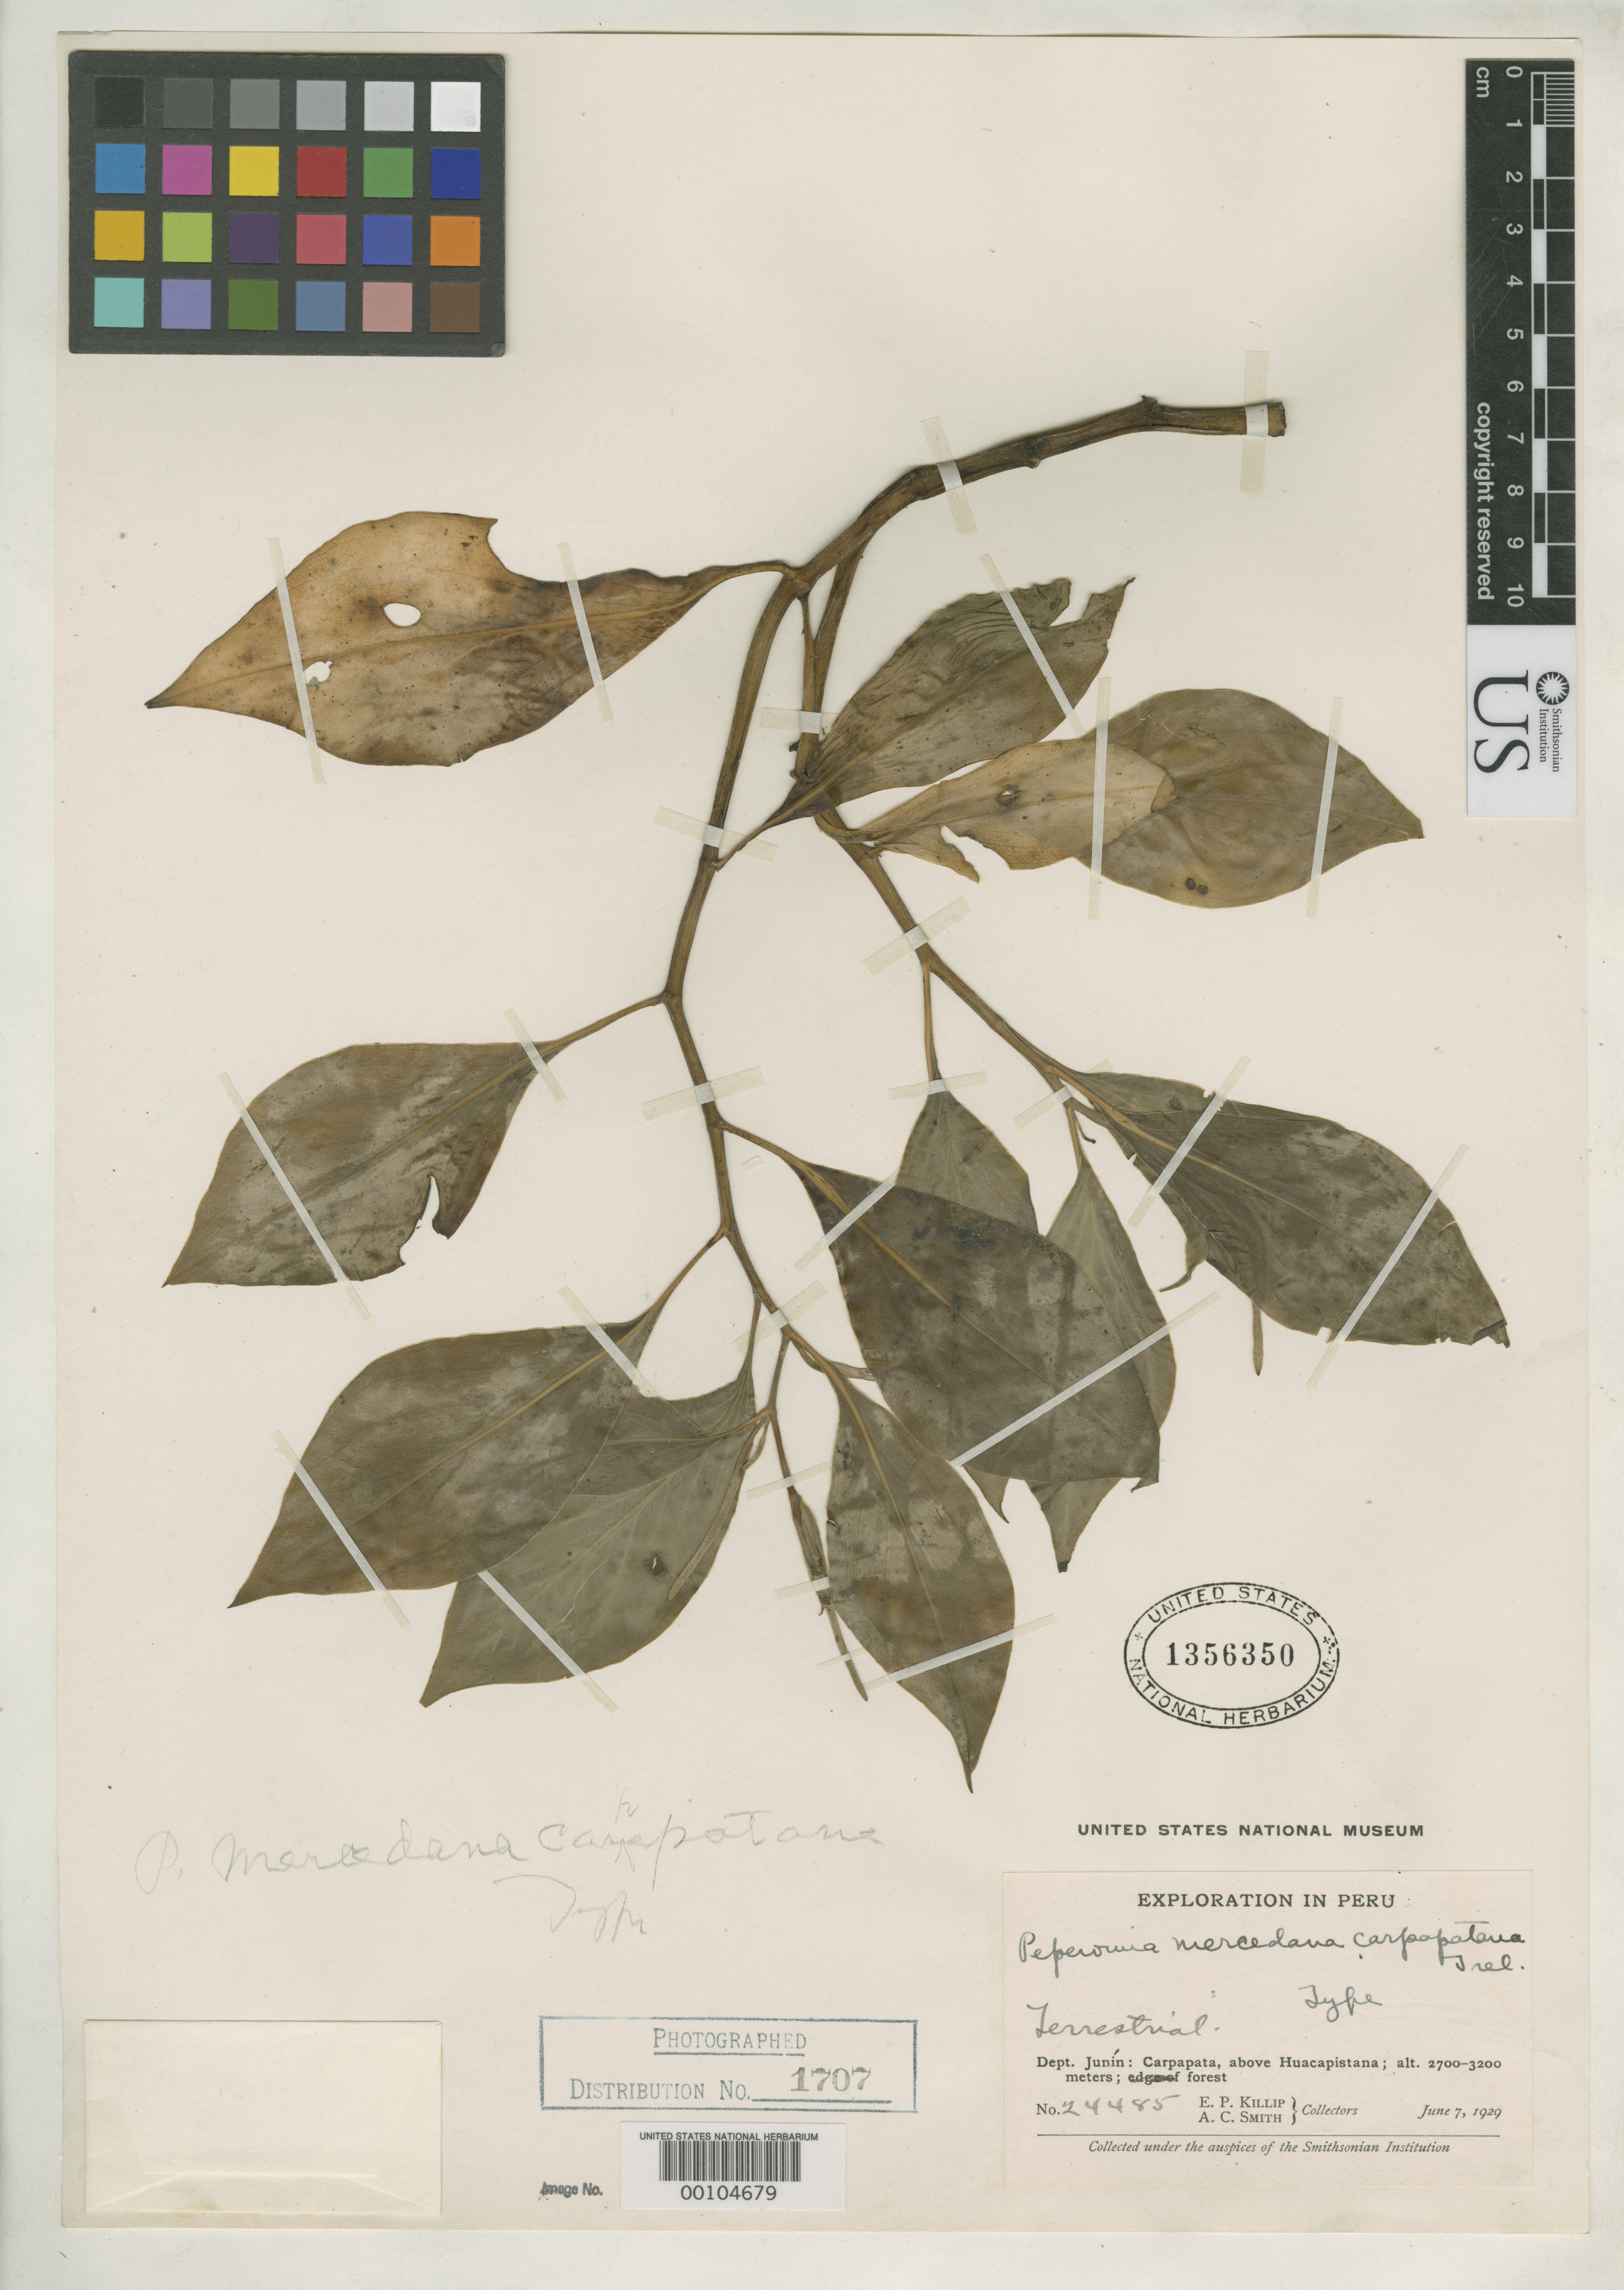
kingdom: Plantae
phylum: Tracheophyta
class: Magnoliopsida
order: Piperales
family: Piperaceae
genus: Peperomia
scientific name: Peperomia mercedana var. carpapatana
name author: Trel. in J.F. Macbr.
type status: Holotype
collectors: E. P. Killip & A. C. Smith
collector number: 24485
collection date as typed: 07 Jun 1929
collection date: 1929-06-07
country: Peru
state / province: Junín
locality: Carpapata, above Huacapistana.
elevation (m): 2700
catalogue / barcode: US 1356350